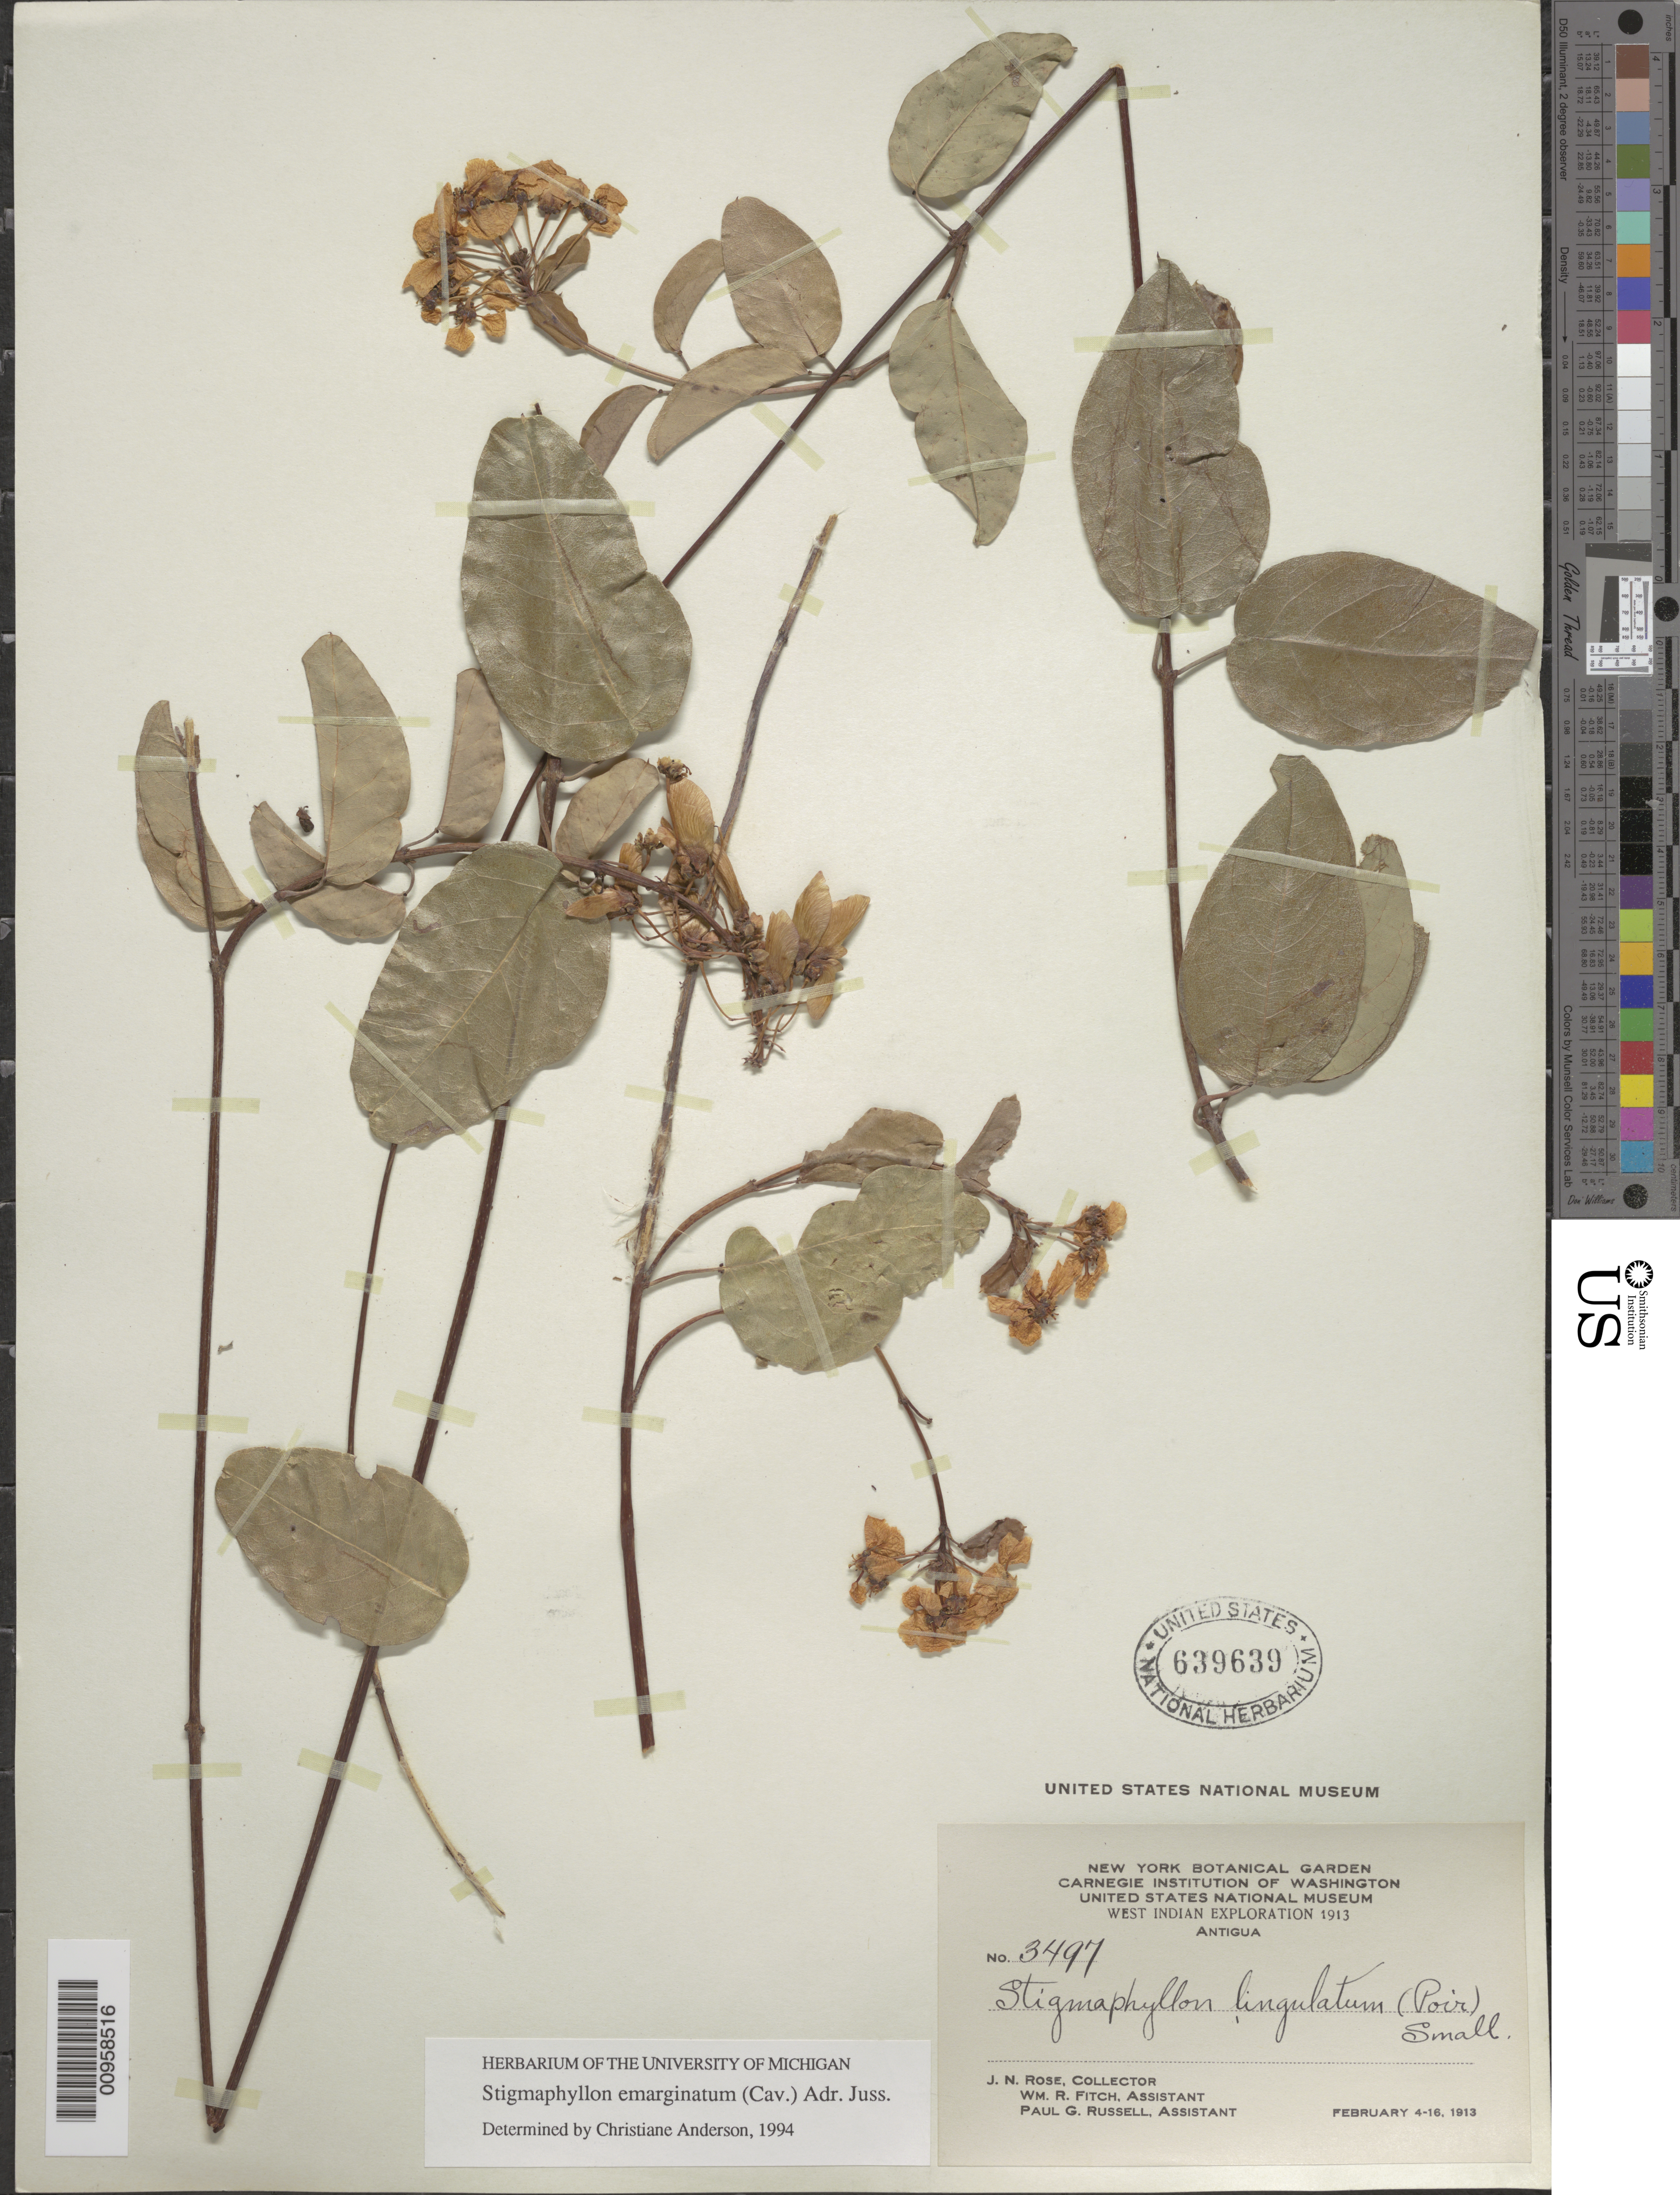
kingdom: Plantae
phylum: Tracheophyta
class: Magnoliopsida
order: Malpighiales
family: Malpighiaceae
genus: Stigmaphyllon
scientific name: Stigmaphyllon emarginatum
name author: (Cav.) A. Juss.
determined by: Anderson, C.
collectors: J. N. Rose, W. R. Fitch & P. G. Russell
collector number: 3497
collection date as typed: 04 Feb 1913 to 16 Feb 1913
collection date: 1913-02-04/1913-02-16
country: Antigua and Barbuda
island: Antigua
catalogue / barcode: US 639639